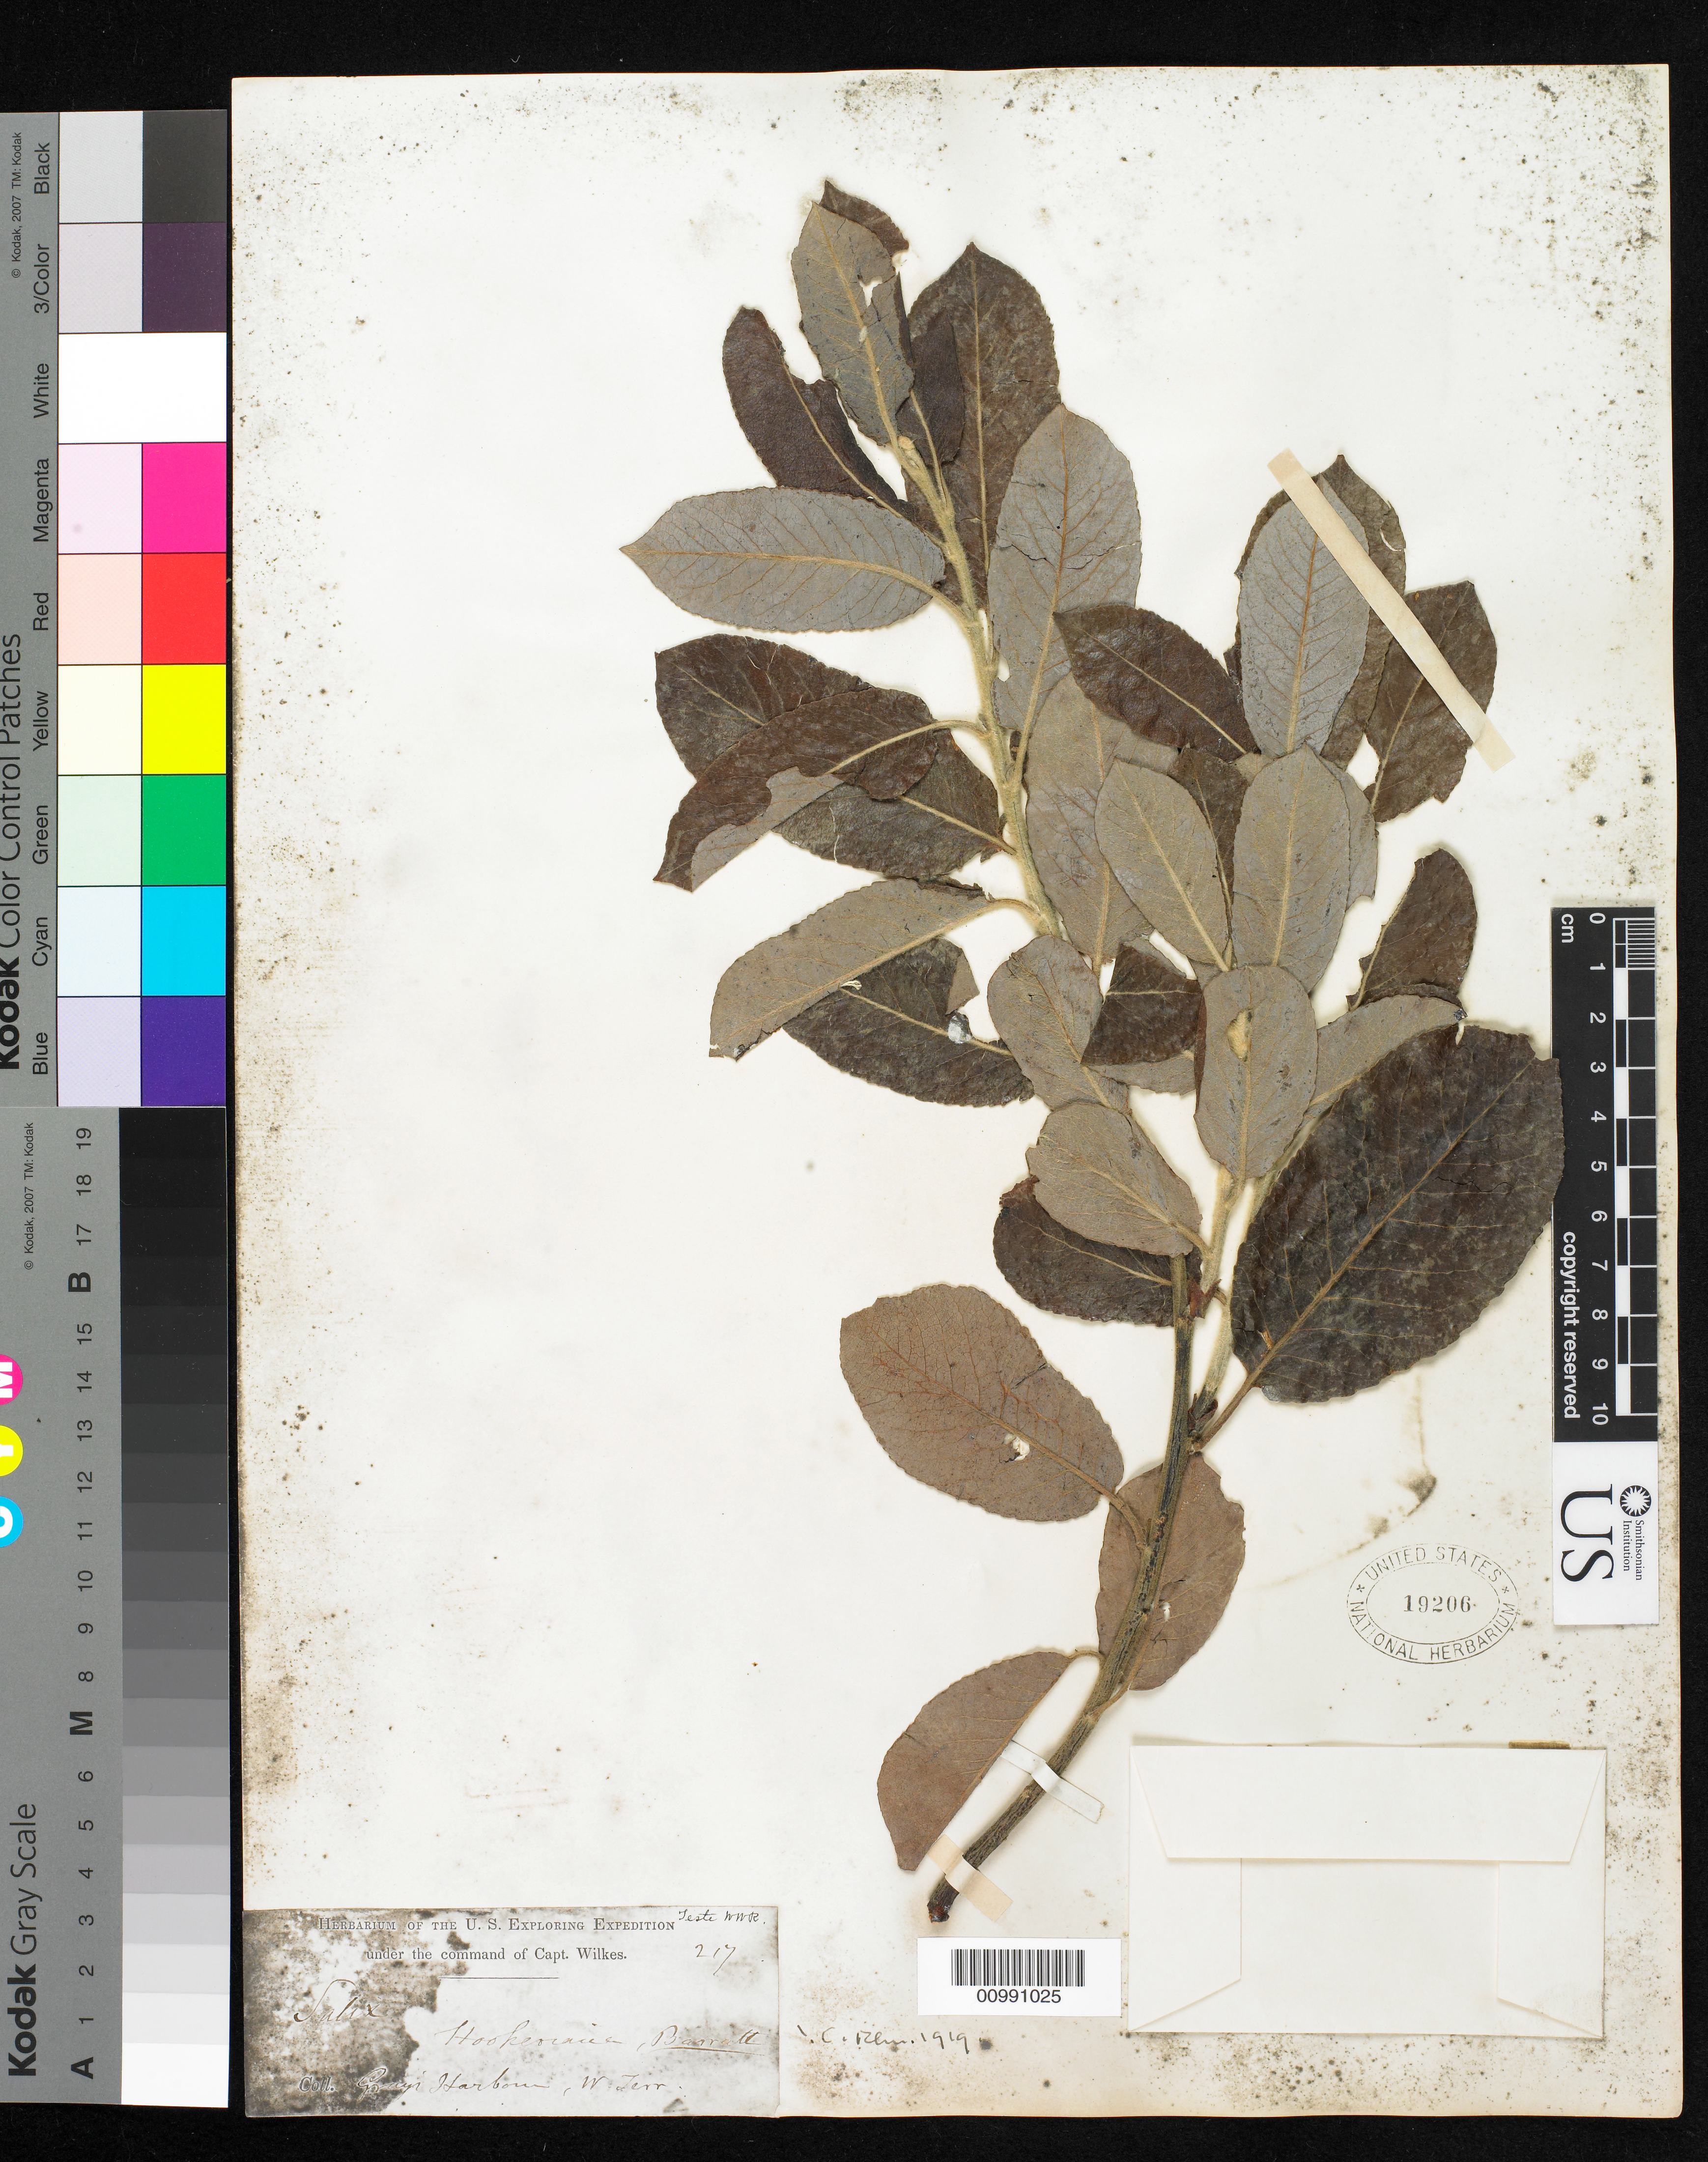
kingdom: Plantae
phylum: Tracheophyta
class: Magnoliopsida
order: Malpighiales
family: Salicaceae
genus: Salix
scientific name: Salix hookeriana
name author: Barratt ex Hook.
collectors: Wilkes Explor. Exped.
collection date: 1838/1842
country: United States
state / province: Washington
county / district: Grays Harbor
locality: Gray's Harbor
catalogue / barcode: US 19206